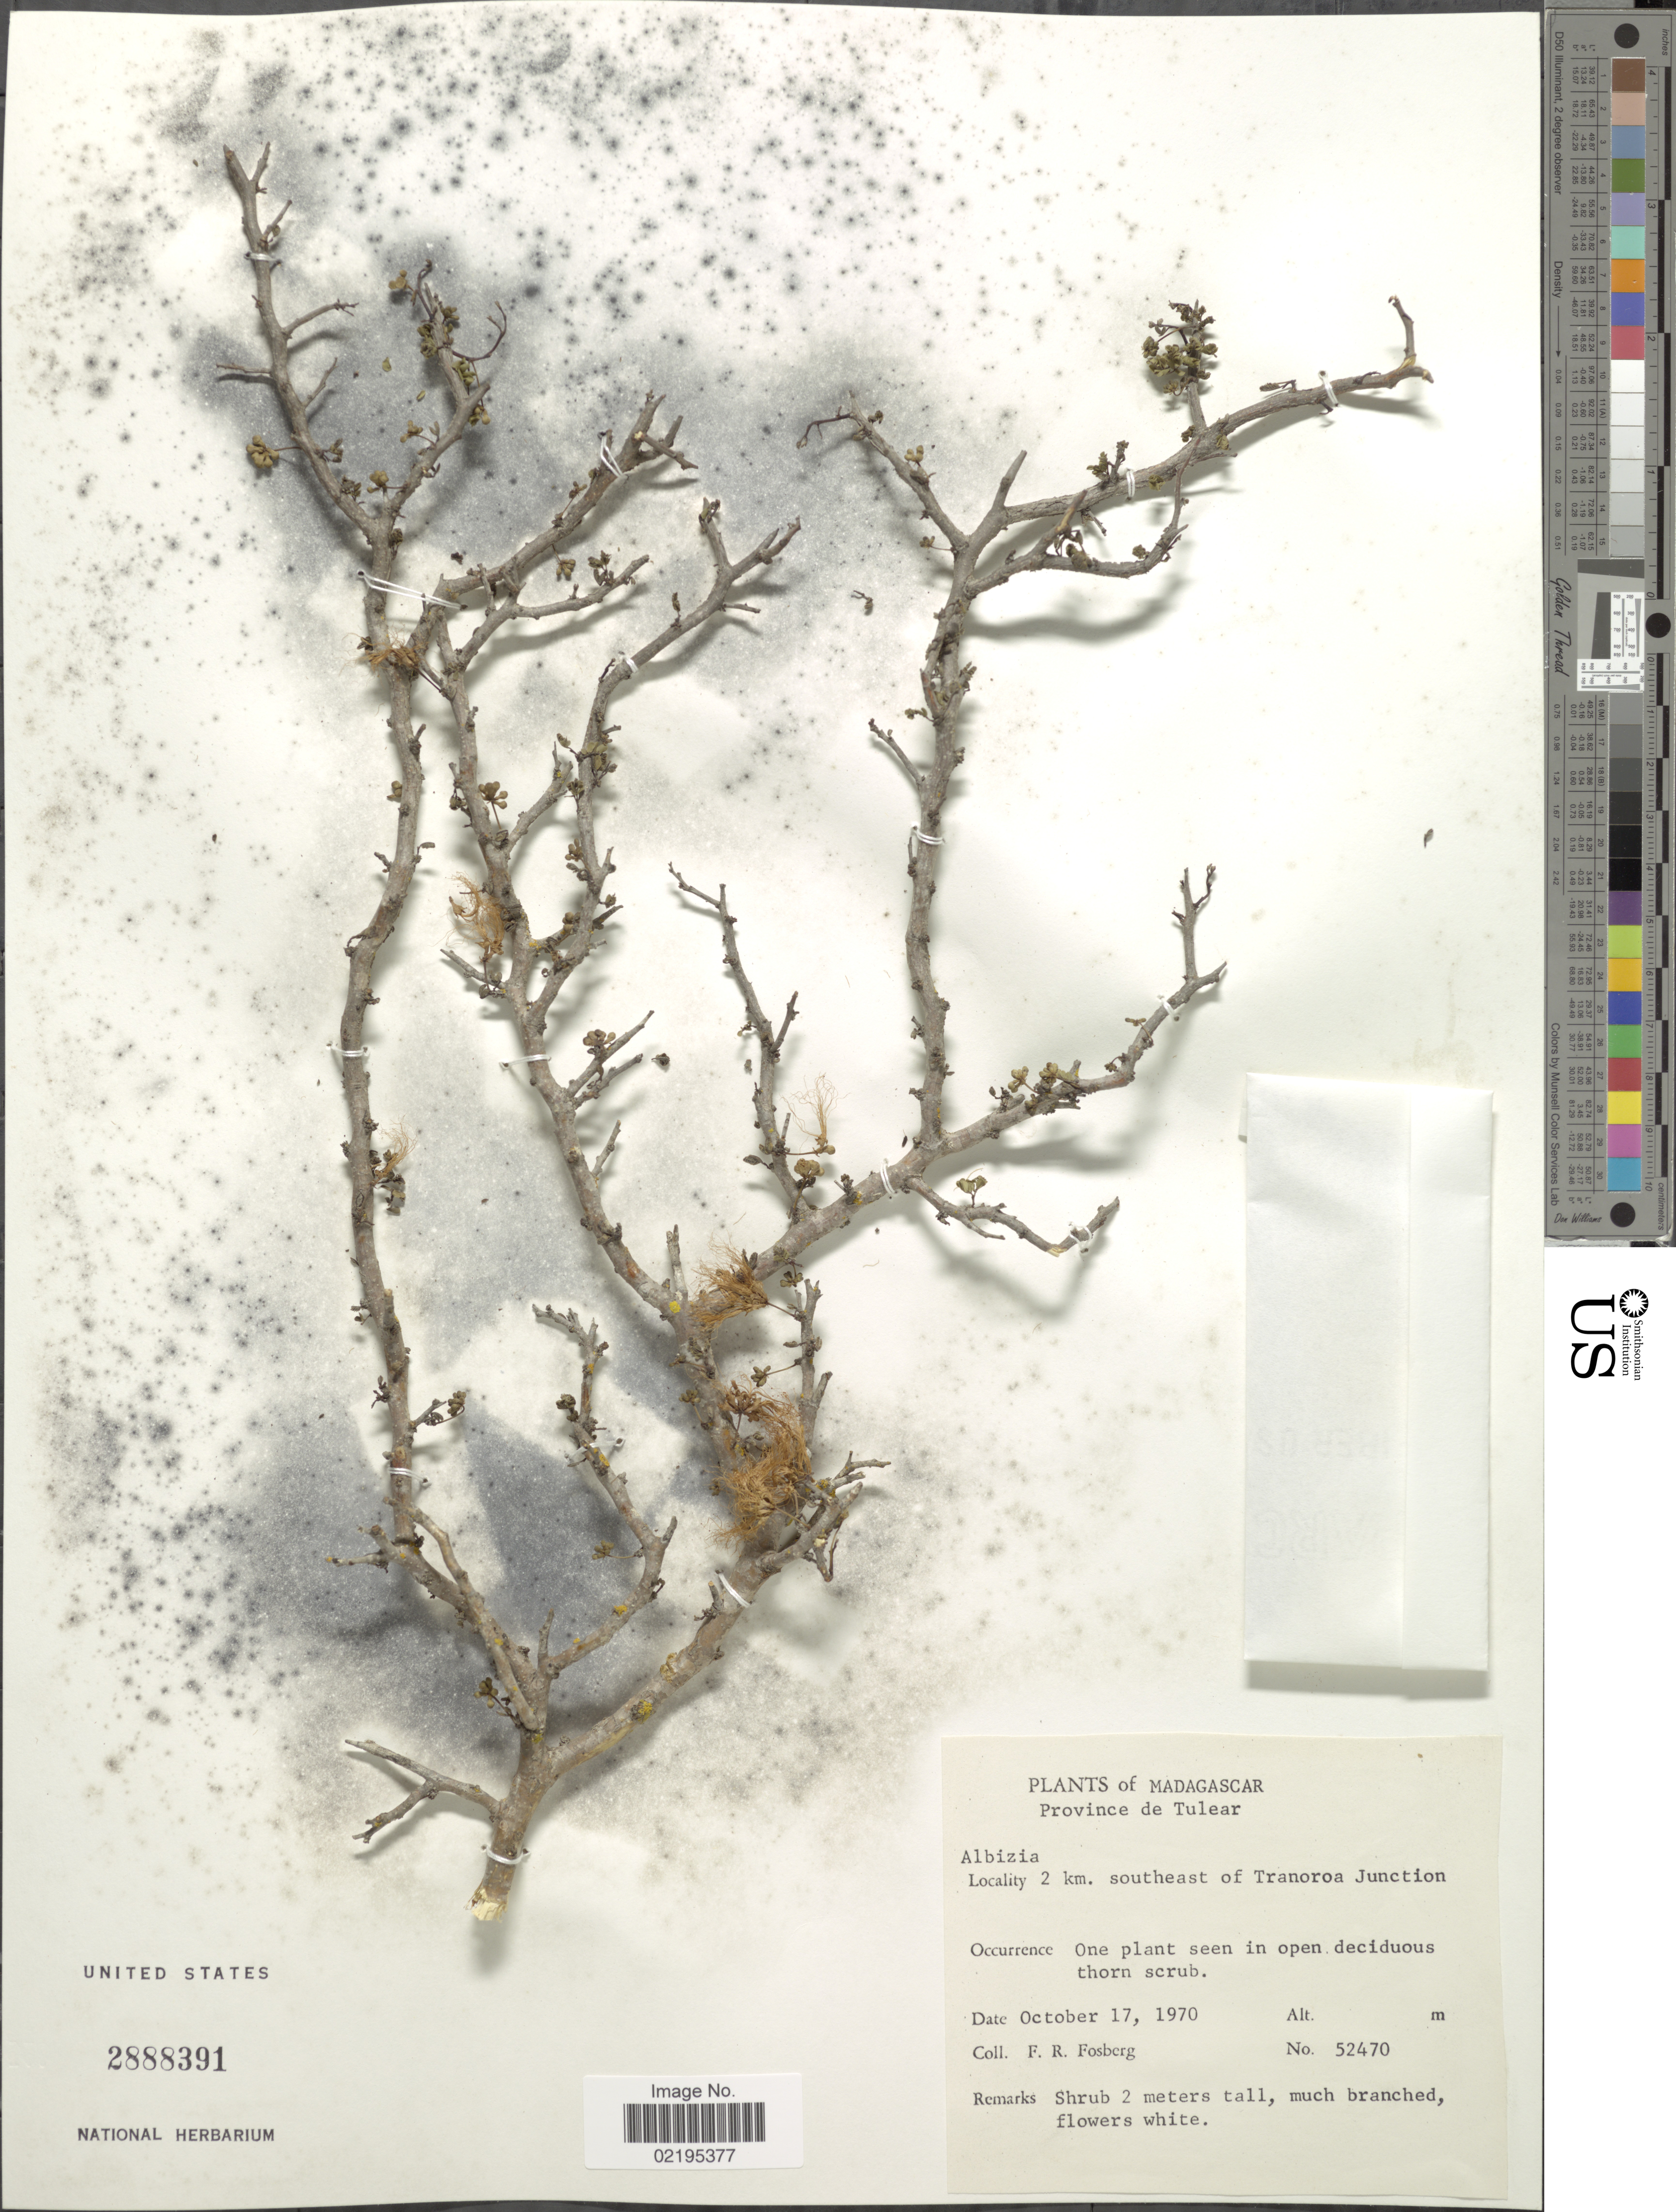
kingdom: Plantae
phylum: Tracheophyta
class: Magnoliopsida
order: Fabales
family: Fabaceae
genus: Albizia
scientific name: Albizia sp.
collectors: F. R. Fosberg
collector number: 52470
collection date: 1970-10-17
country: Madagascar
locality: Province de Tulear, 2 km. southeast of Tranoroa Junction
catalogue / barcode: US 2888391